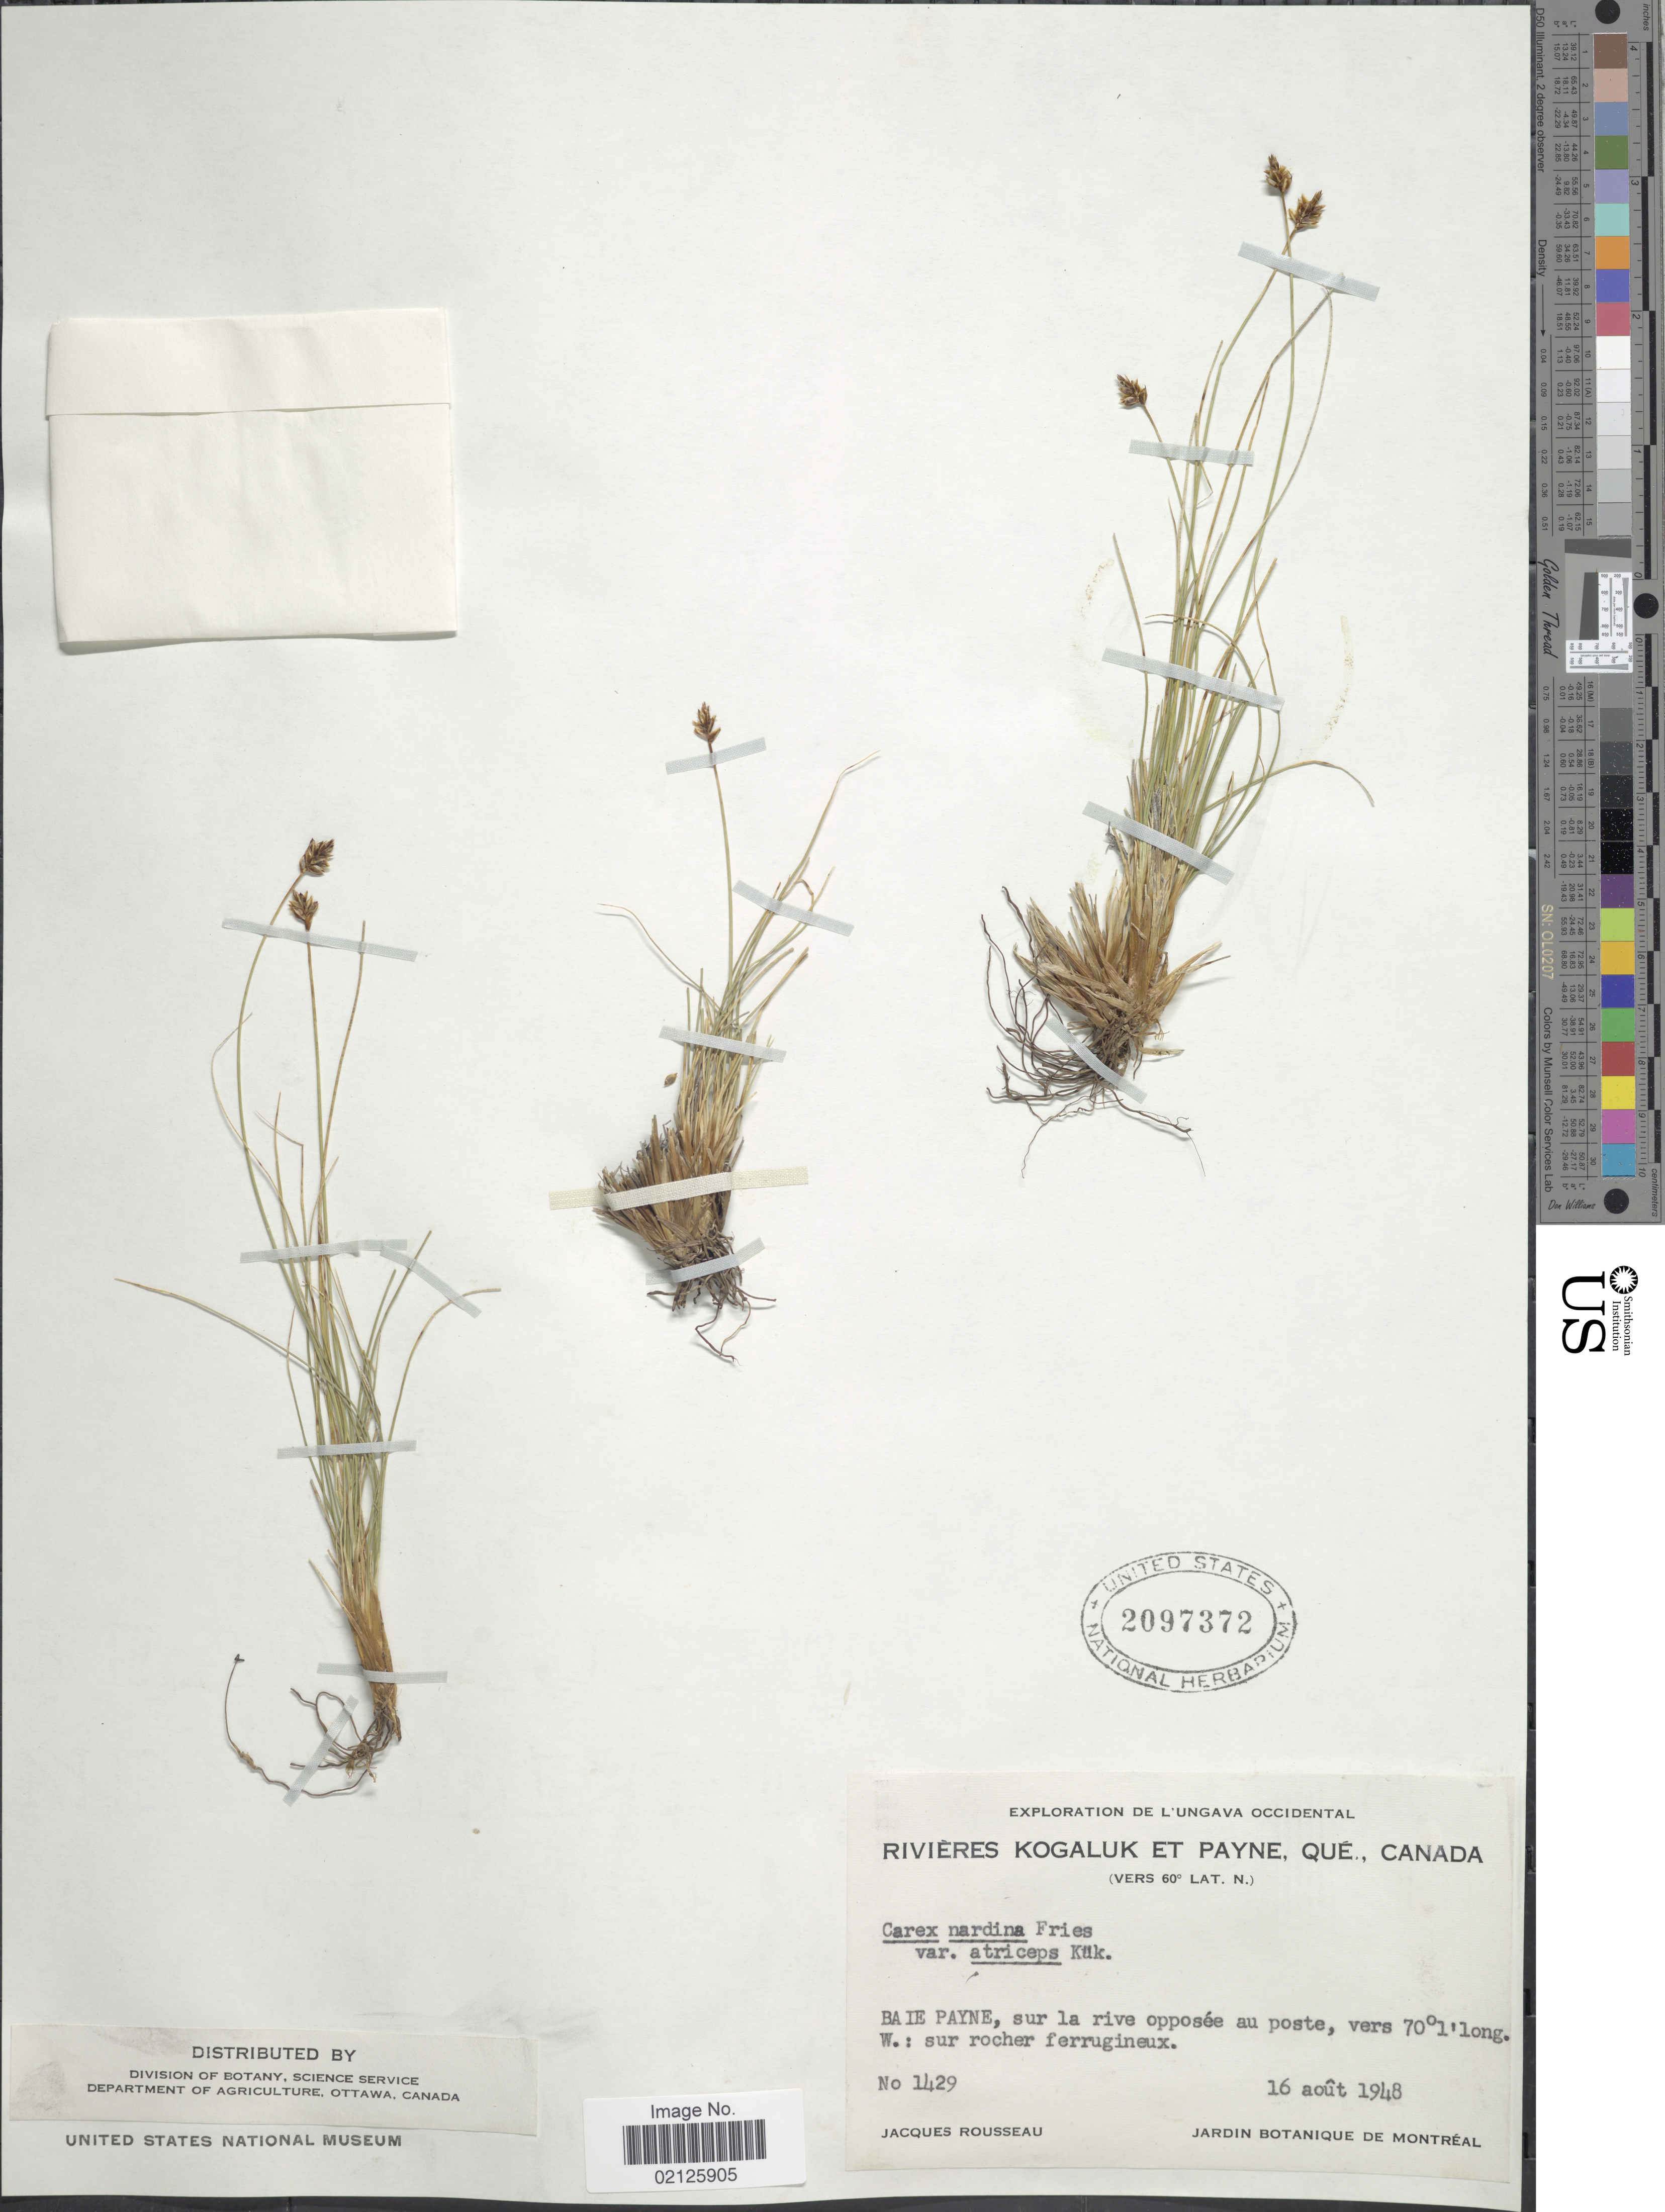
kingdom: Plantae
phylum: Tracheophyta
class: Liliopsida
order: Poales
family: Cyperaceae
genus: Carex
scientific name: Carex nardina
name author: (Hornem.) Fr.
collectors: J. Rousseau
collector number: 1429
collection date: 1948-08-16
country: Canada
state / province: Quebec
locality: De L'Ungava Occidental, Rivières Kogaluk et Payne, Baie Payne, sur la rive opposée au poste, sur rocher ferrugineux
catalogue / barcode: US 2097372